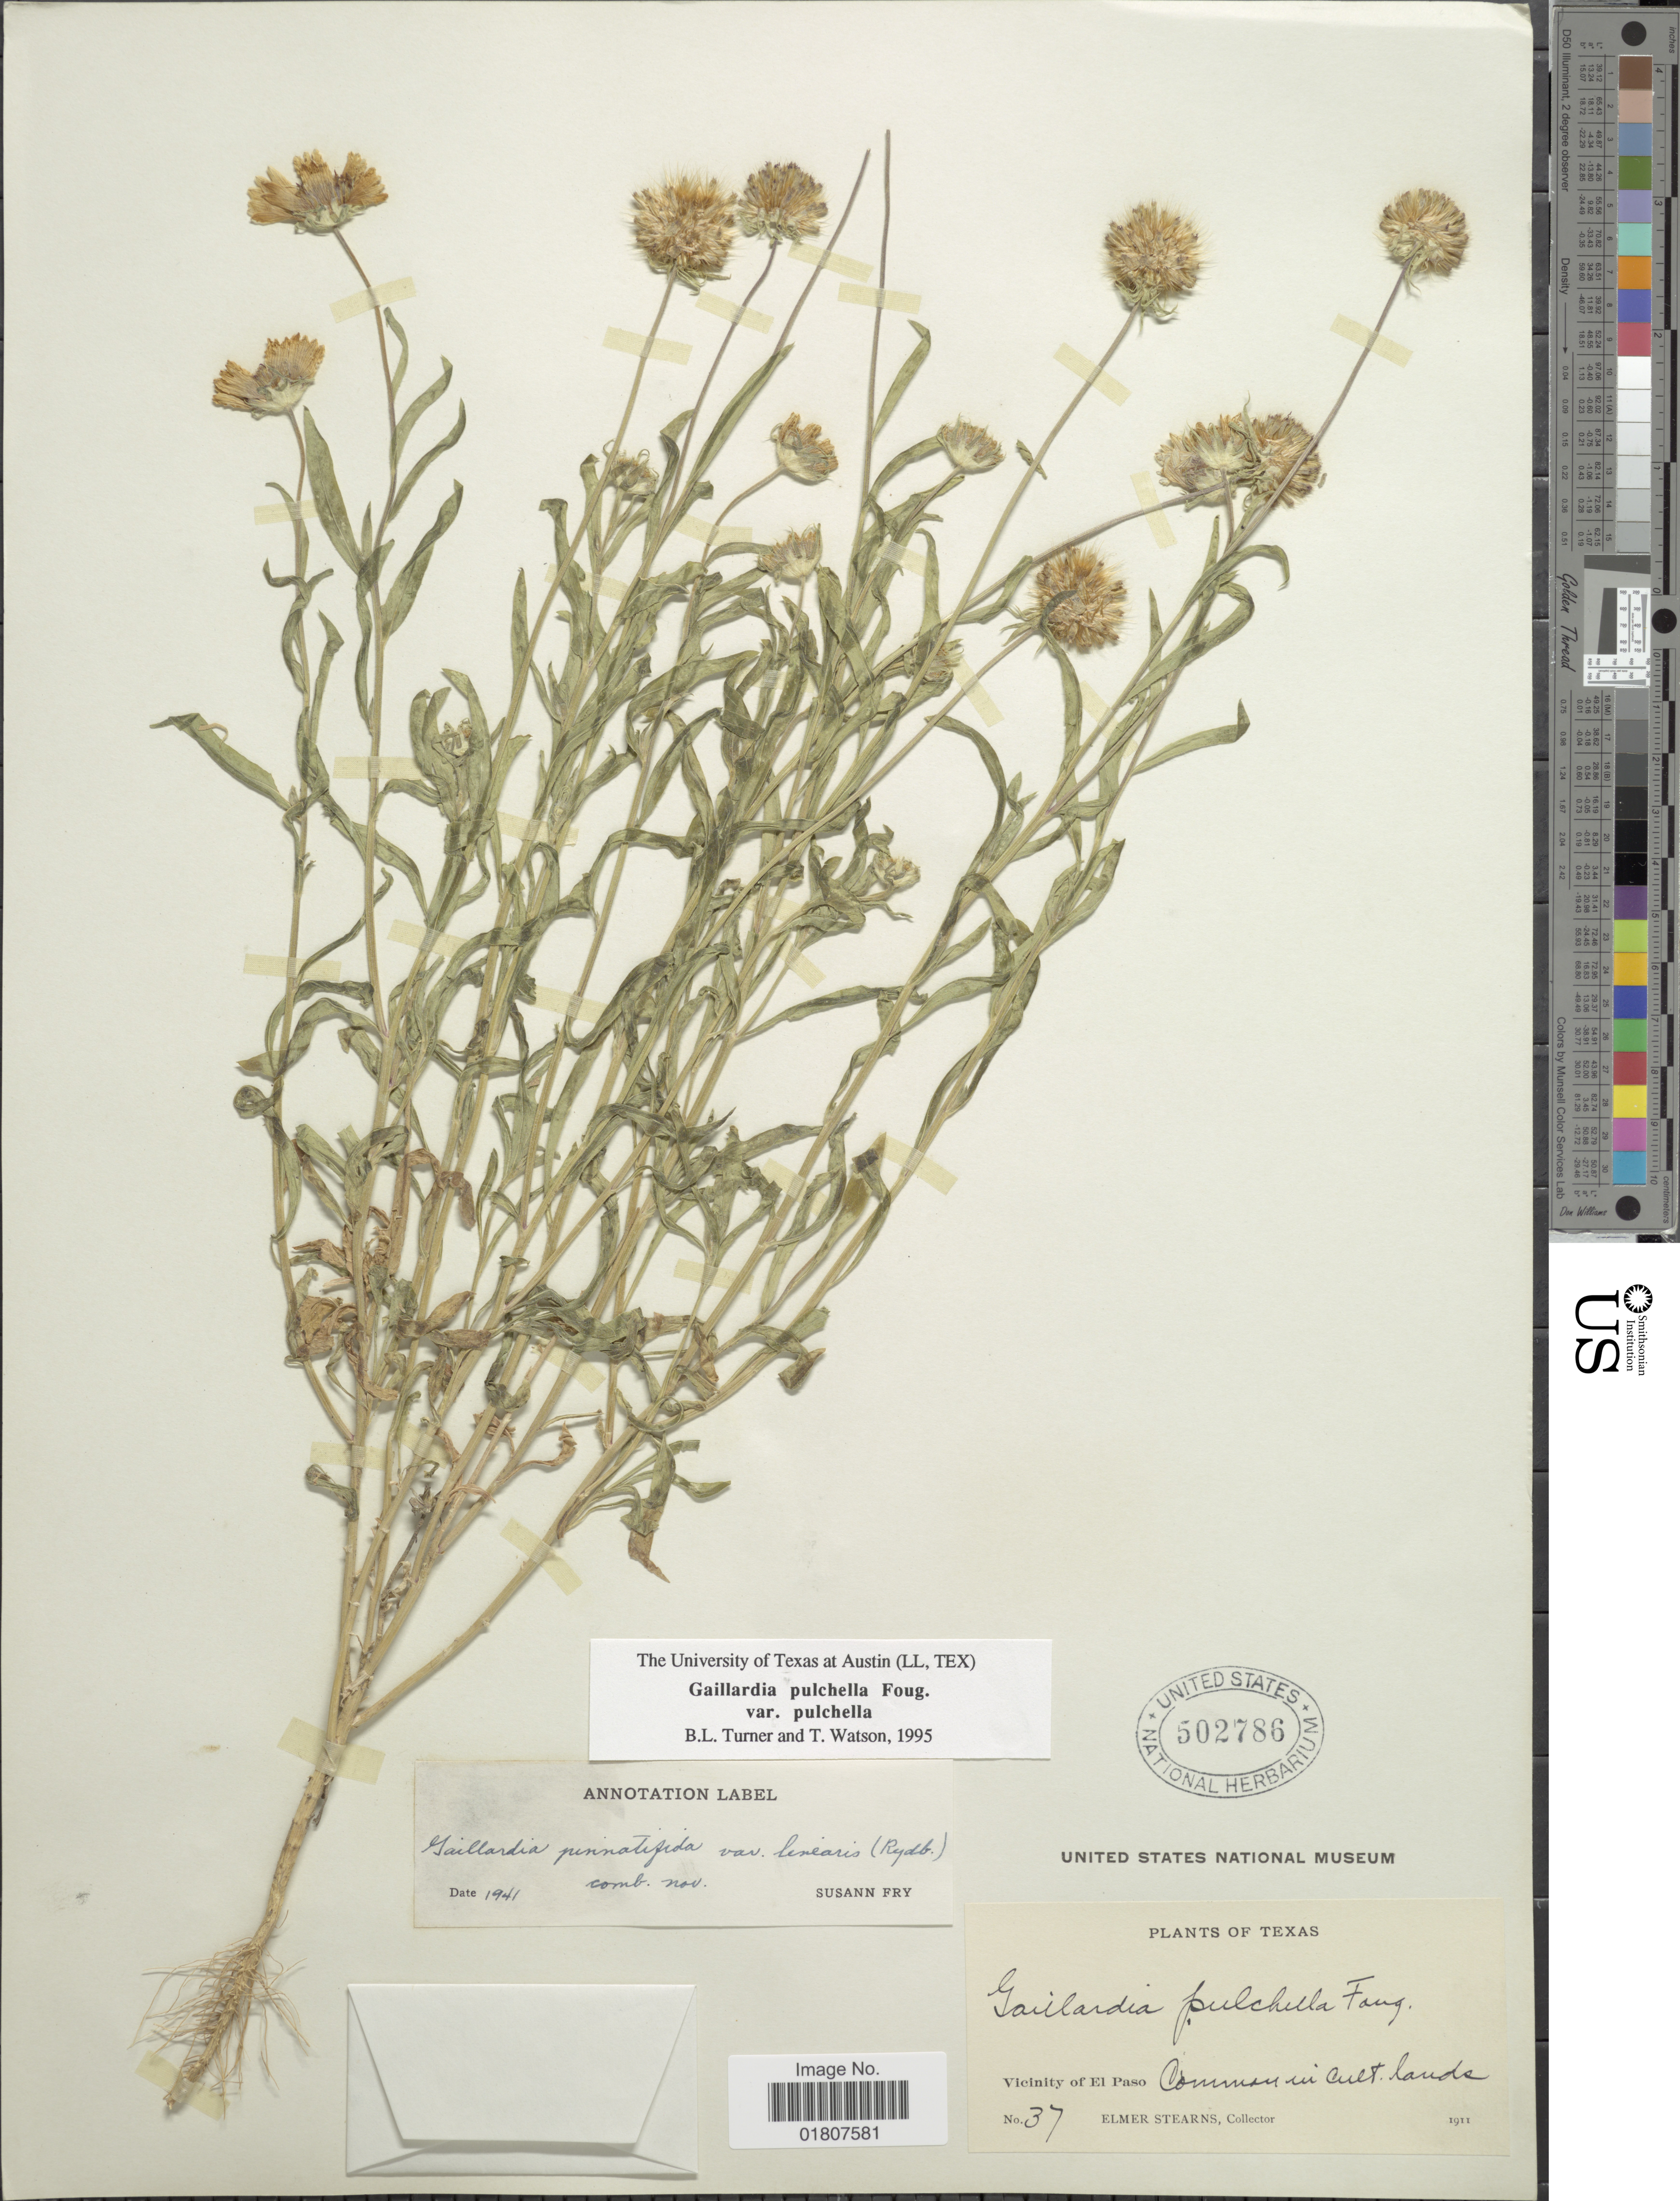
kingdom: Plantae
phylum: Tracheophyta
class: Magnoliopsida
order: Asterales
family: Asteraceae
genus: Gaillardia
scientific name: Gaillardia pulchella var. pulchella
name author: Foug.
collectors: E. Stearns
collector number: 37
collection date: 1911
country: United States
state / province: Texas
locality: Vicinity of El Paso. Common in cult. lands.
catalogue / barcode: US 502786